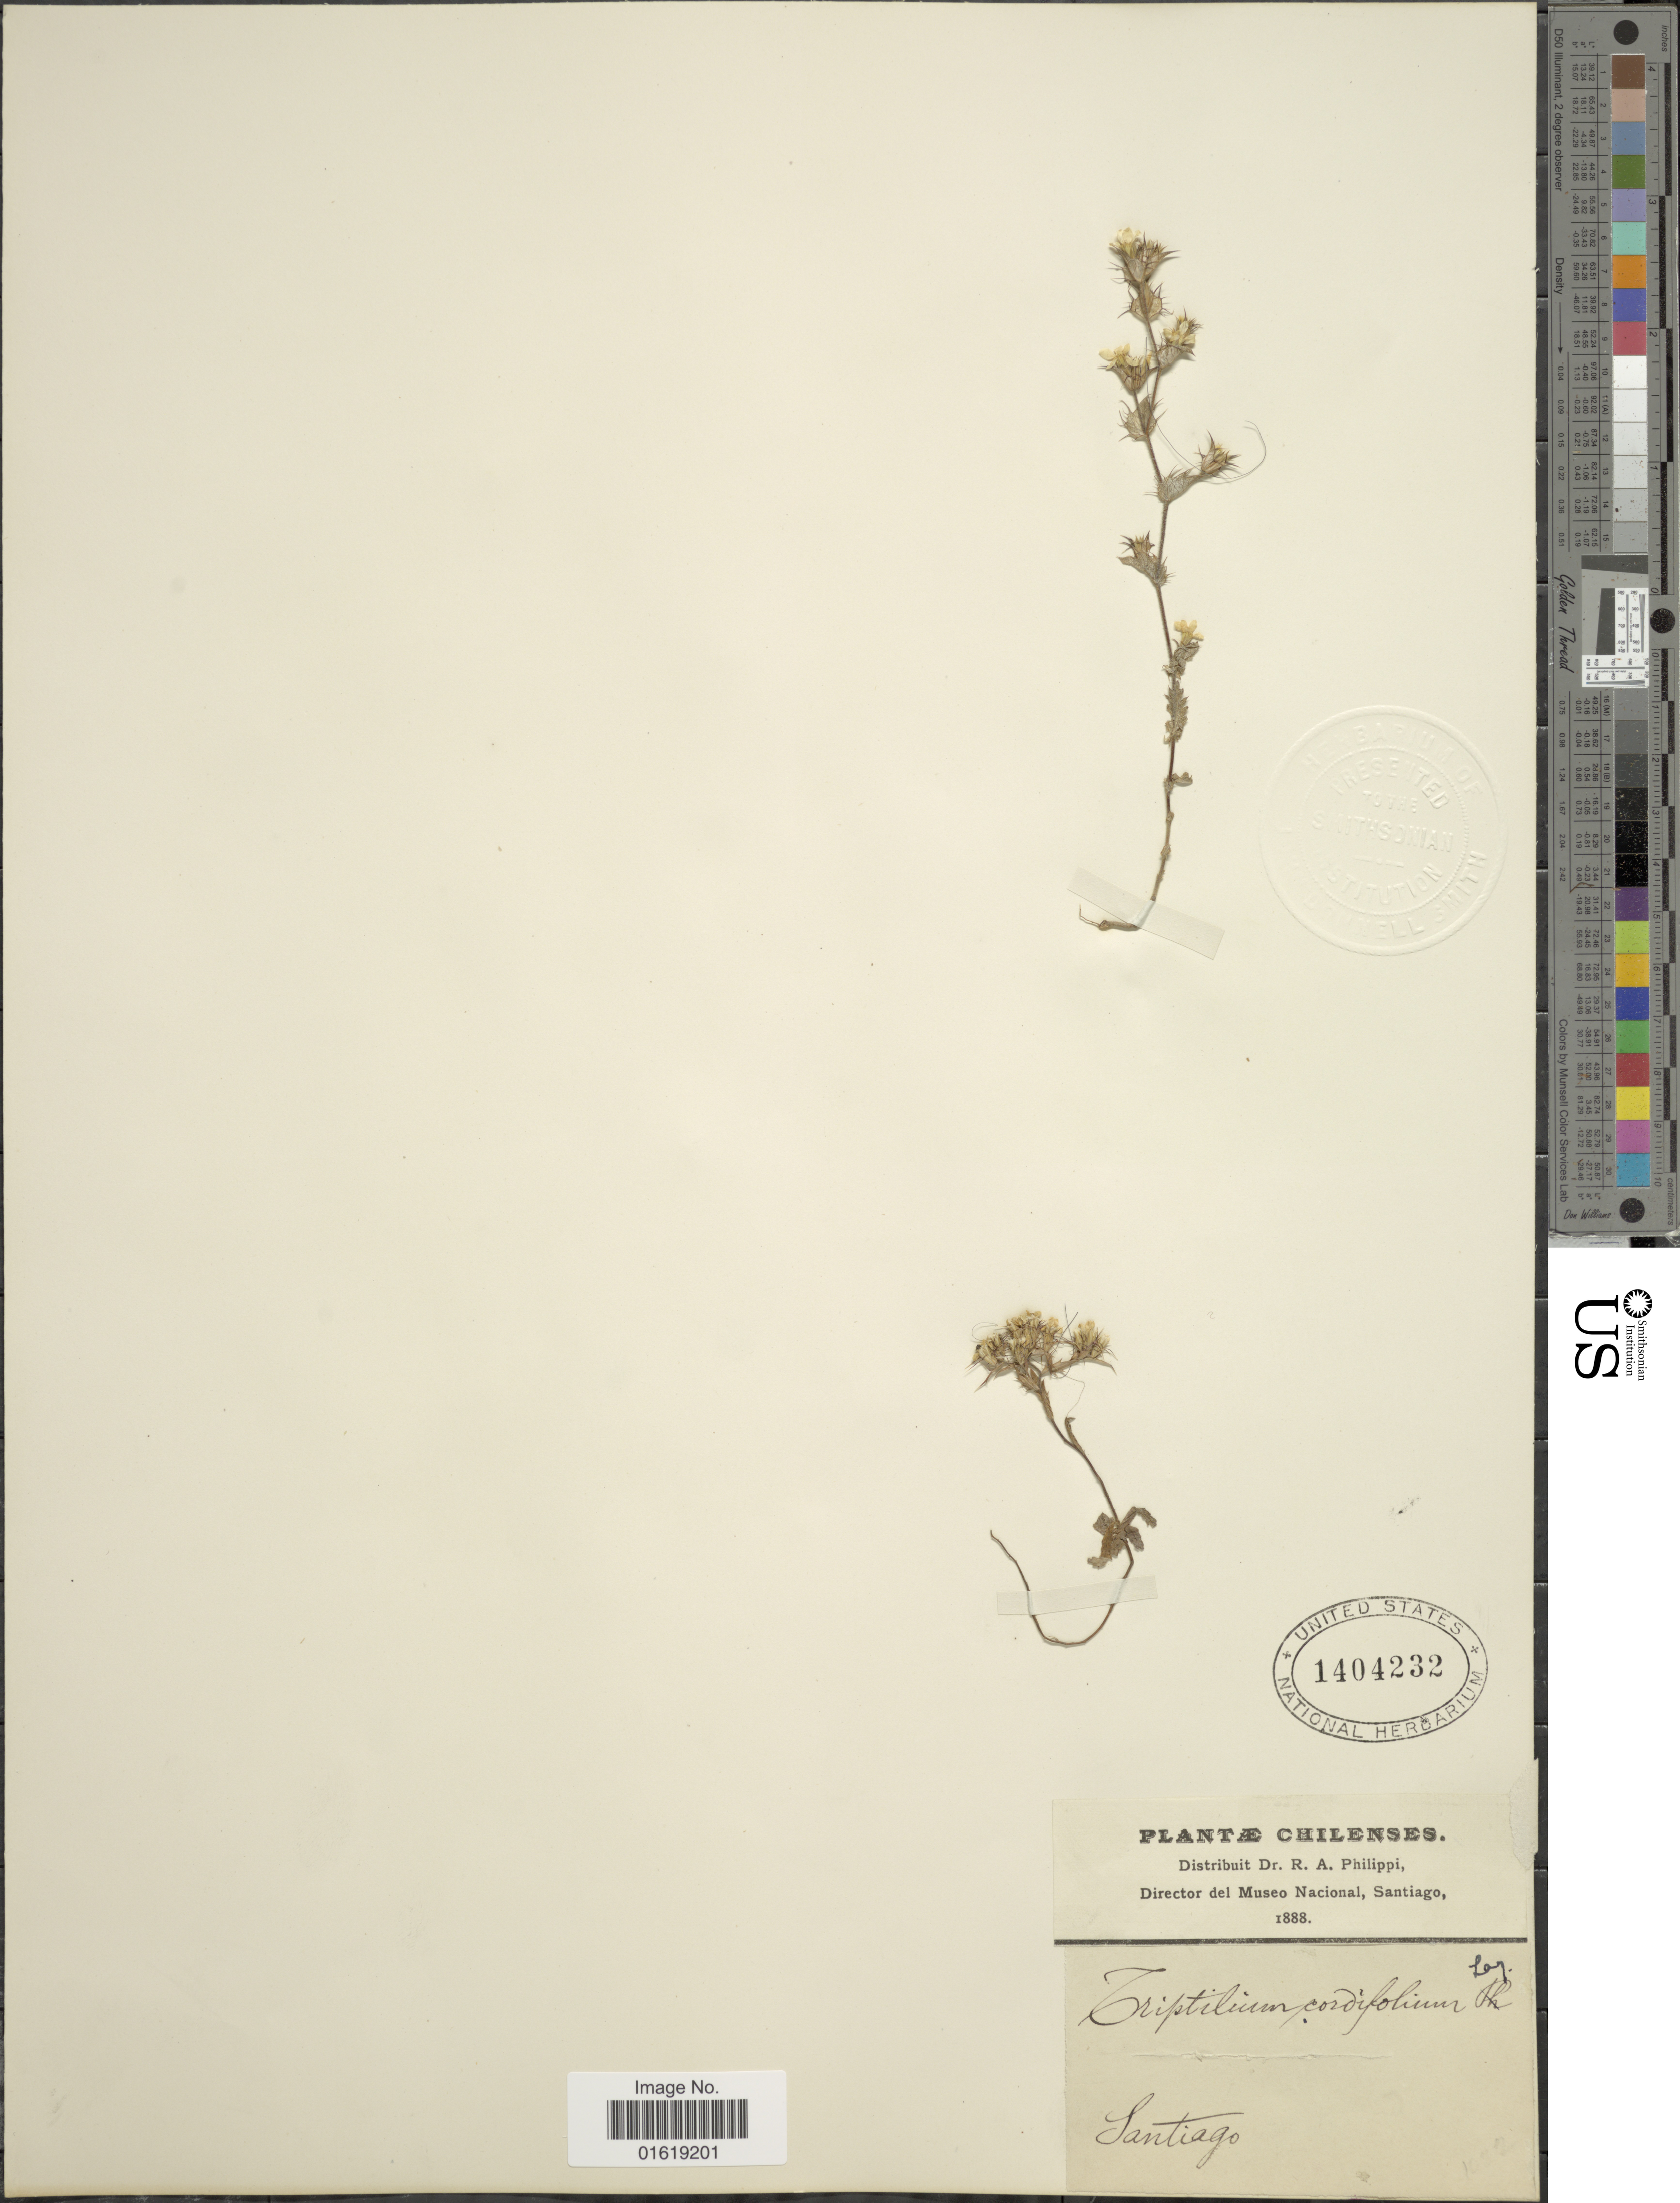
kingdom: Plantae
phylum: Tracheophyta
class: Magnoliopsida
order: Asterales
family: Asteraceae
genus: Triptilion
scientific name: Triptilion cordifolium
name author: Lag. ex Lindl.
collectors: R. A. Philippi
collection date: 1888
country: Chile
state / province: Región Metropolitana (RM)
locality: Santiago.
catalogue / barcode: US 1404232